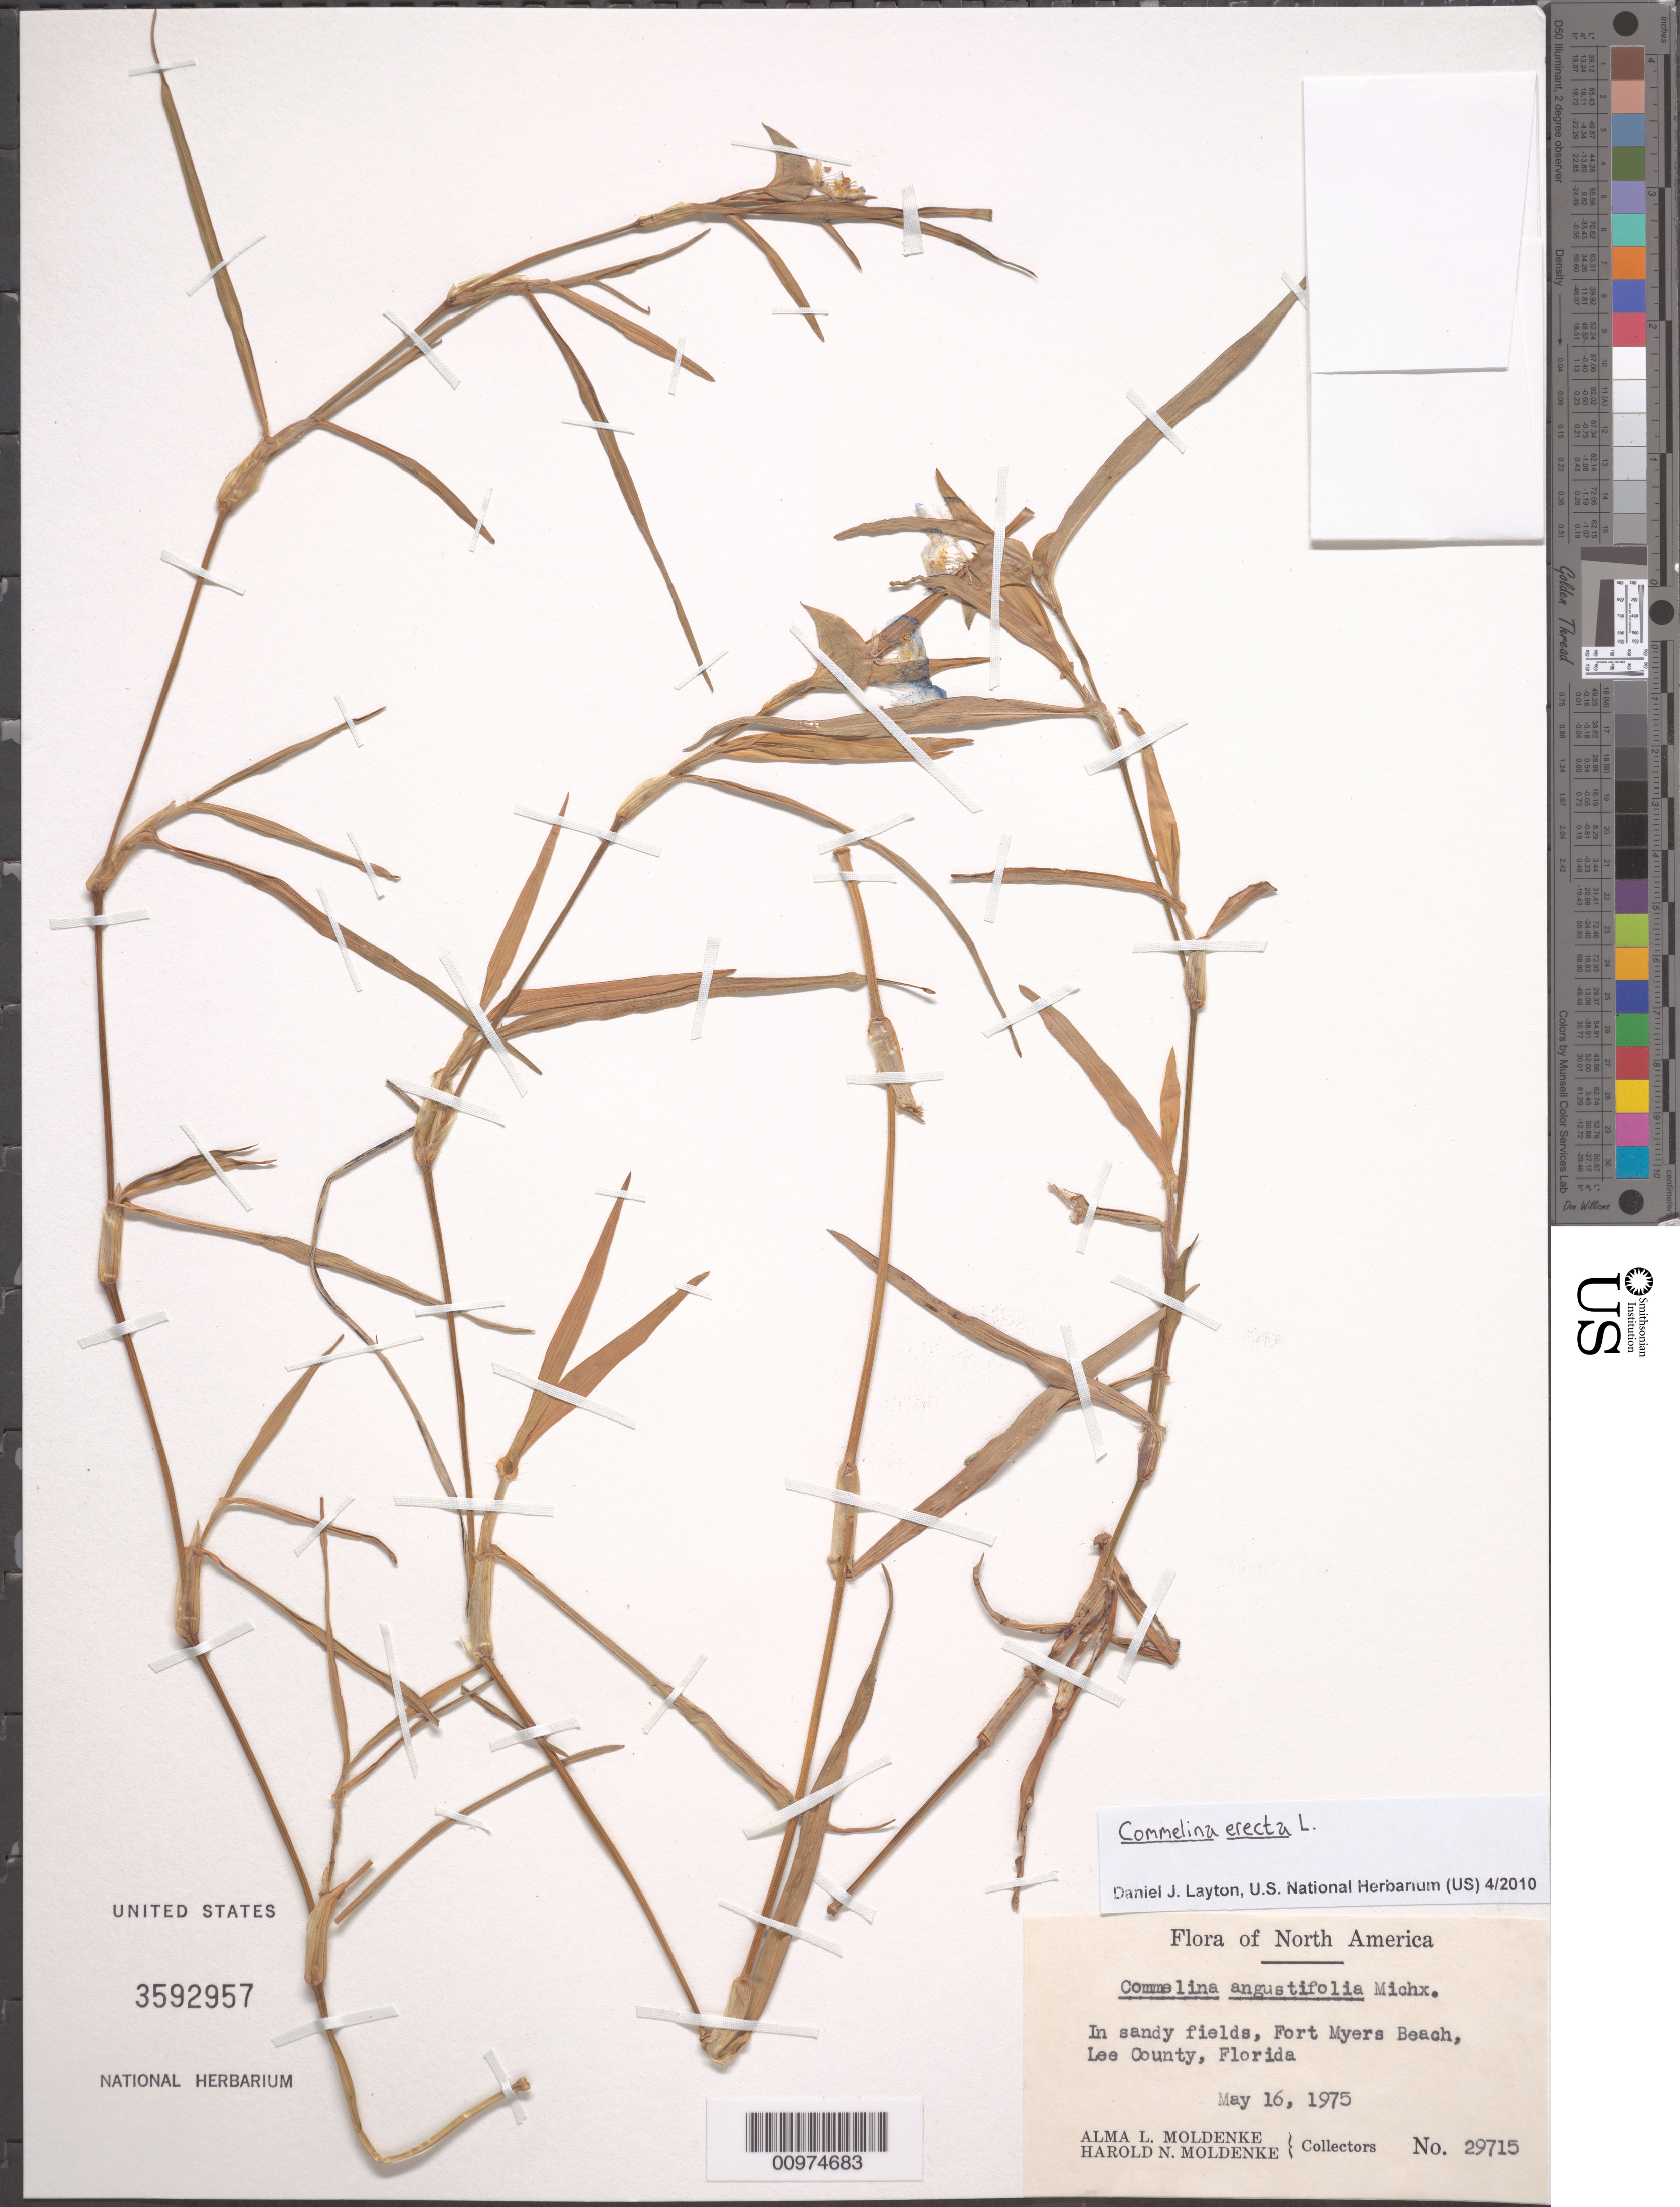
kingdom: Plantae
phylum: Tracheophyta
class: Liliopsida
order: Commelinales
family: Commelinaceae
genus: Commelina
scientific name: Commelina erecta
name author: L.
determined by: Faden, Robert B., (US), Smithsonian Institution - National Museum of Natural History (UNITED STATES)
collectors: A. L. Moldenke & H. N. Moldenke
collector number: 29715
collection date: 1975-05-16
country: United States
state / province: Florida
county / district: Lee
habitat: In sandy fields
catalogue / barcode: US 3592957